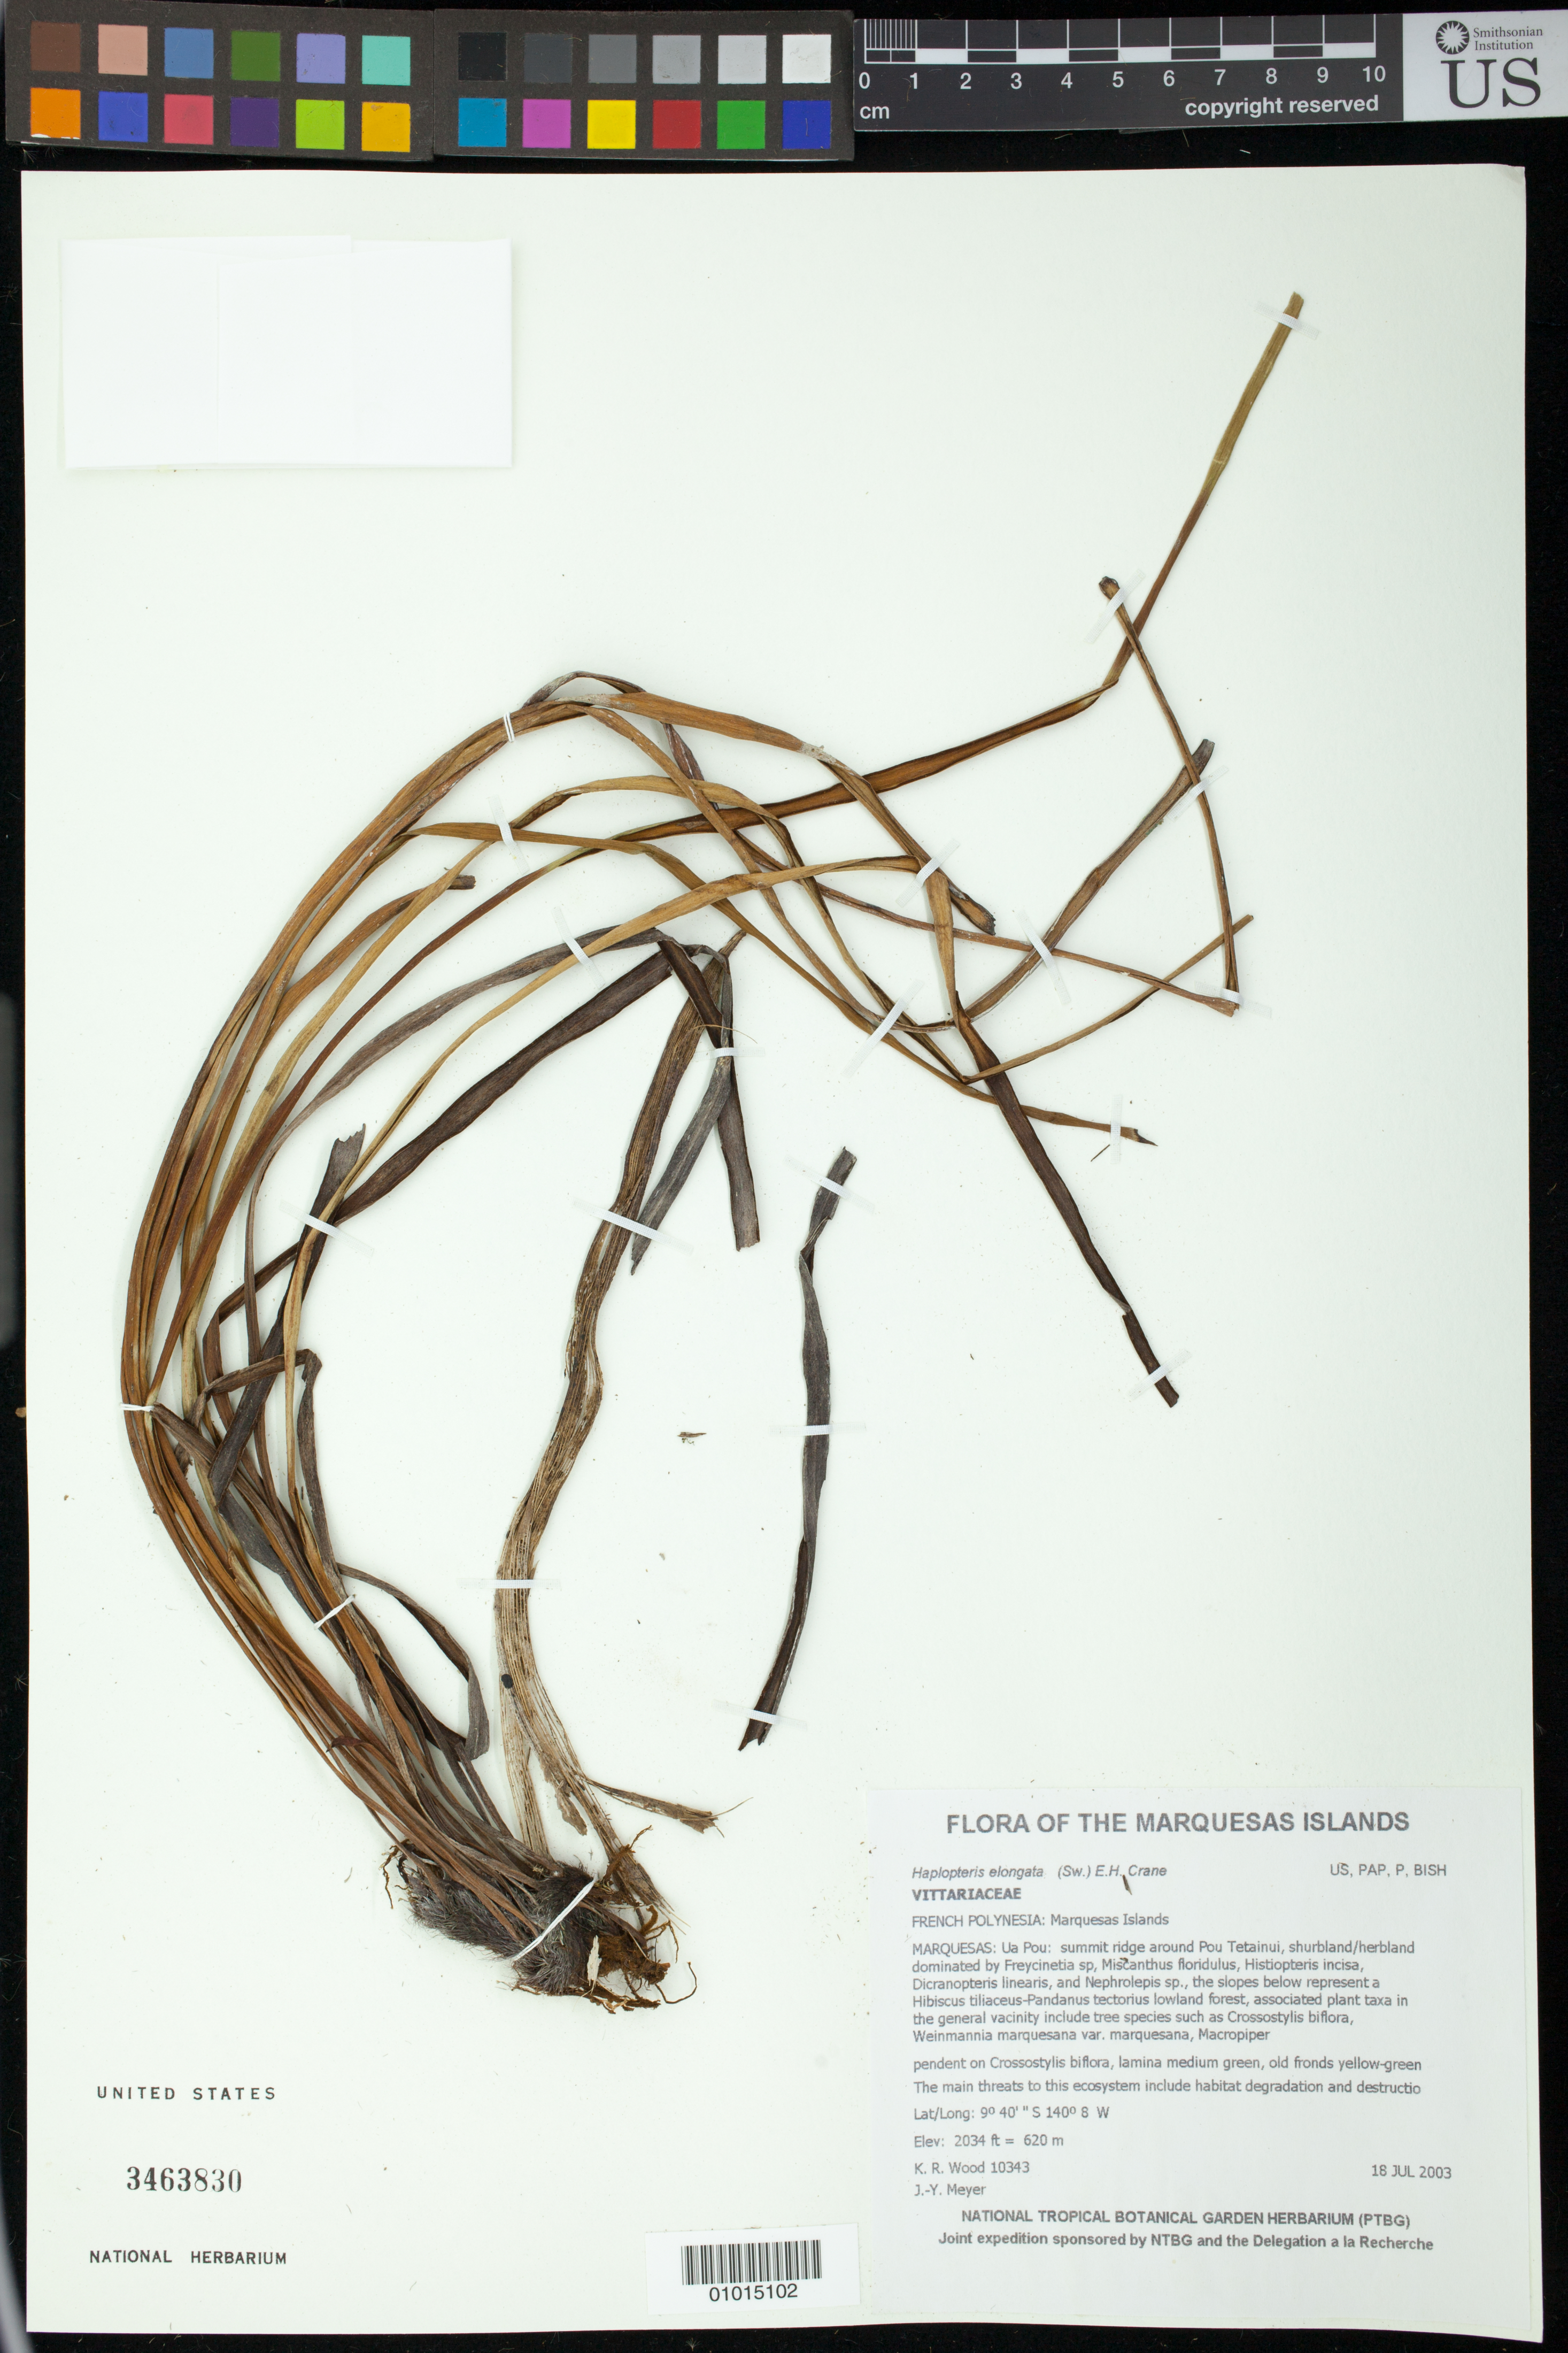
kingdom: Plantae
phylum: Tracheophyta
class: Polypodiopsida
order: Polypodiales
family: Pteridaceae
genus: Haplopteris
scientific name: Haplopteris elongata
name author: (Sw.) Crane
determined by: Lorence, David H., (PTBG), National Tropical Botanical Garden (UNITED STATES)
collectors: K. R. Wood & J.-Y. Meyer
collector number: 10343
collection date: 2003-07-18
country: French Polynesia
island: Ua Pou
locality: Summit ridge around Pou Tetainui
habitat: Shrubland/herbland; the slopes below represent a Hibiscus tiliaceus - Pandanus tectorius lowland forest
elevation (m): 620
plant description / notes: Habitat degradation and destruction by feral pigs, catastrophic extinction through environmental events, predation by rats that eat seeds, competition with non-native plant taxa such as Ageratum conyzoides, Emilia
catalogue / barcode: US 3463830